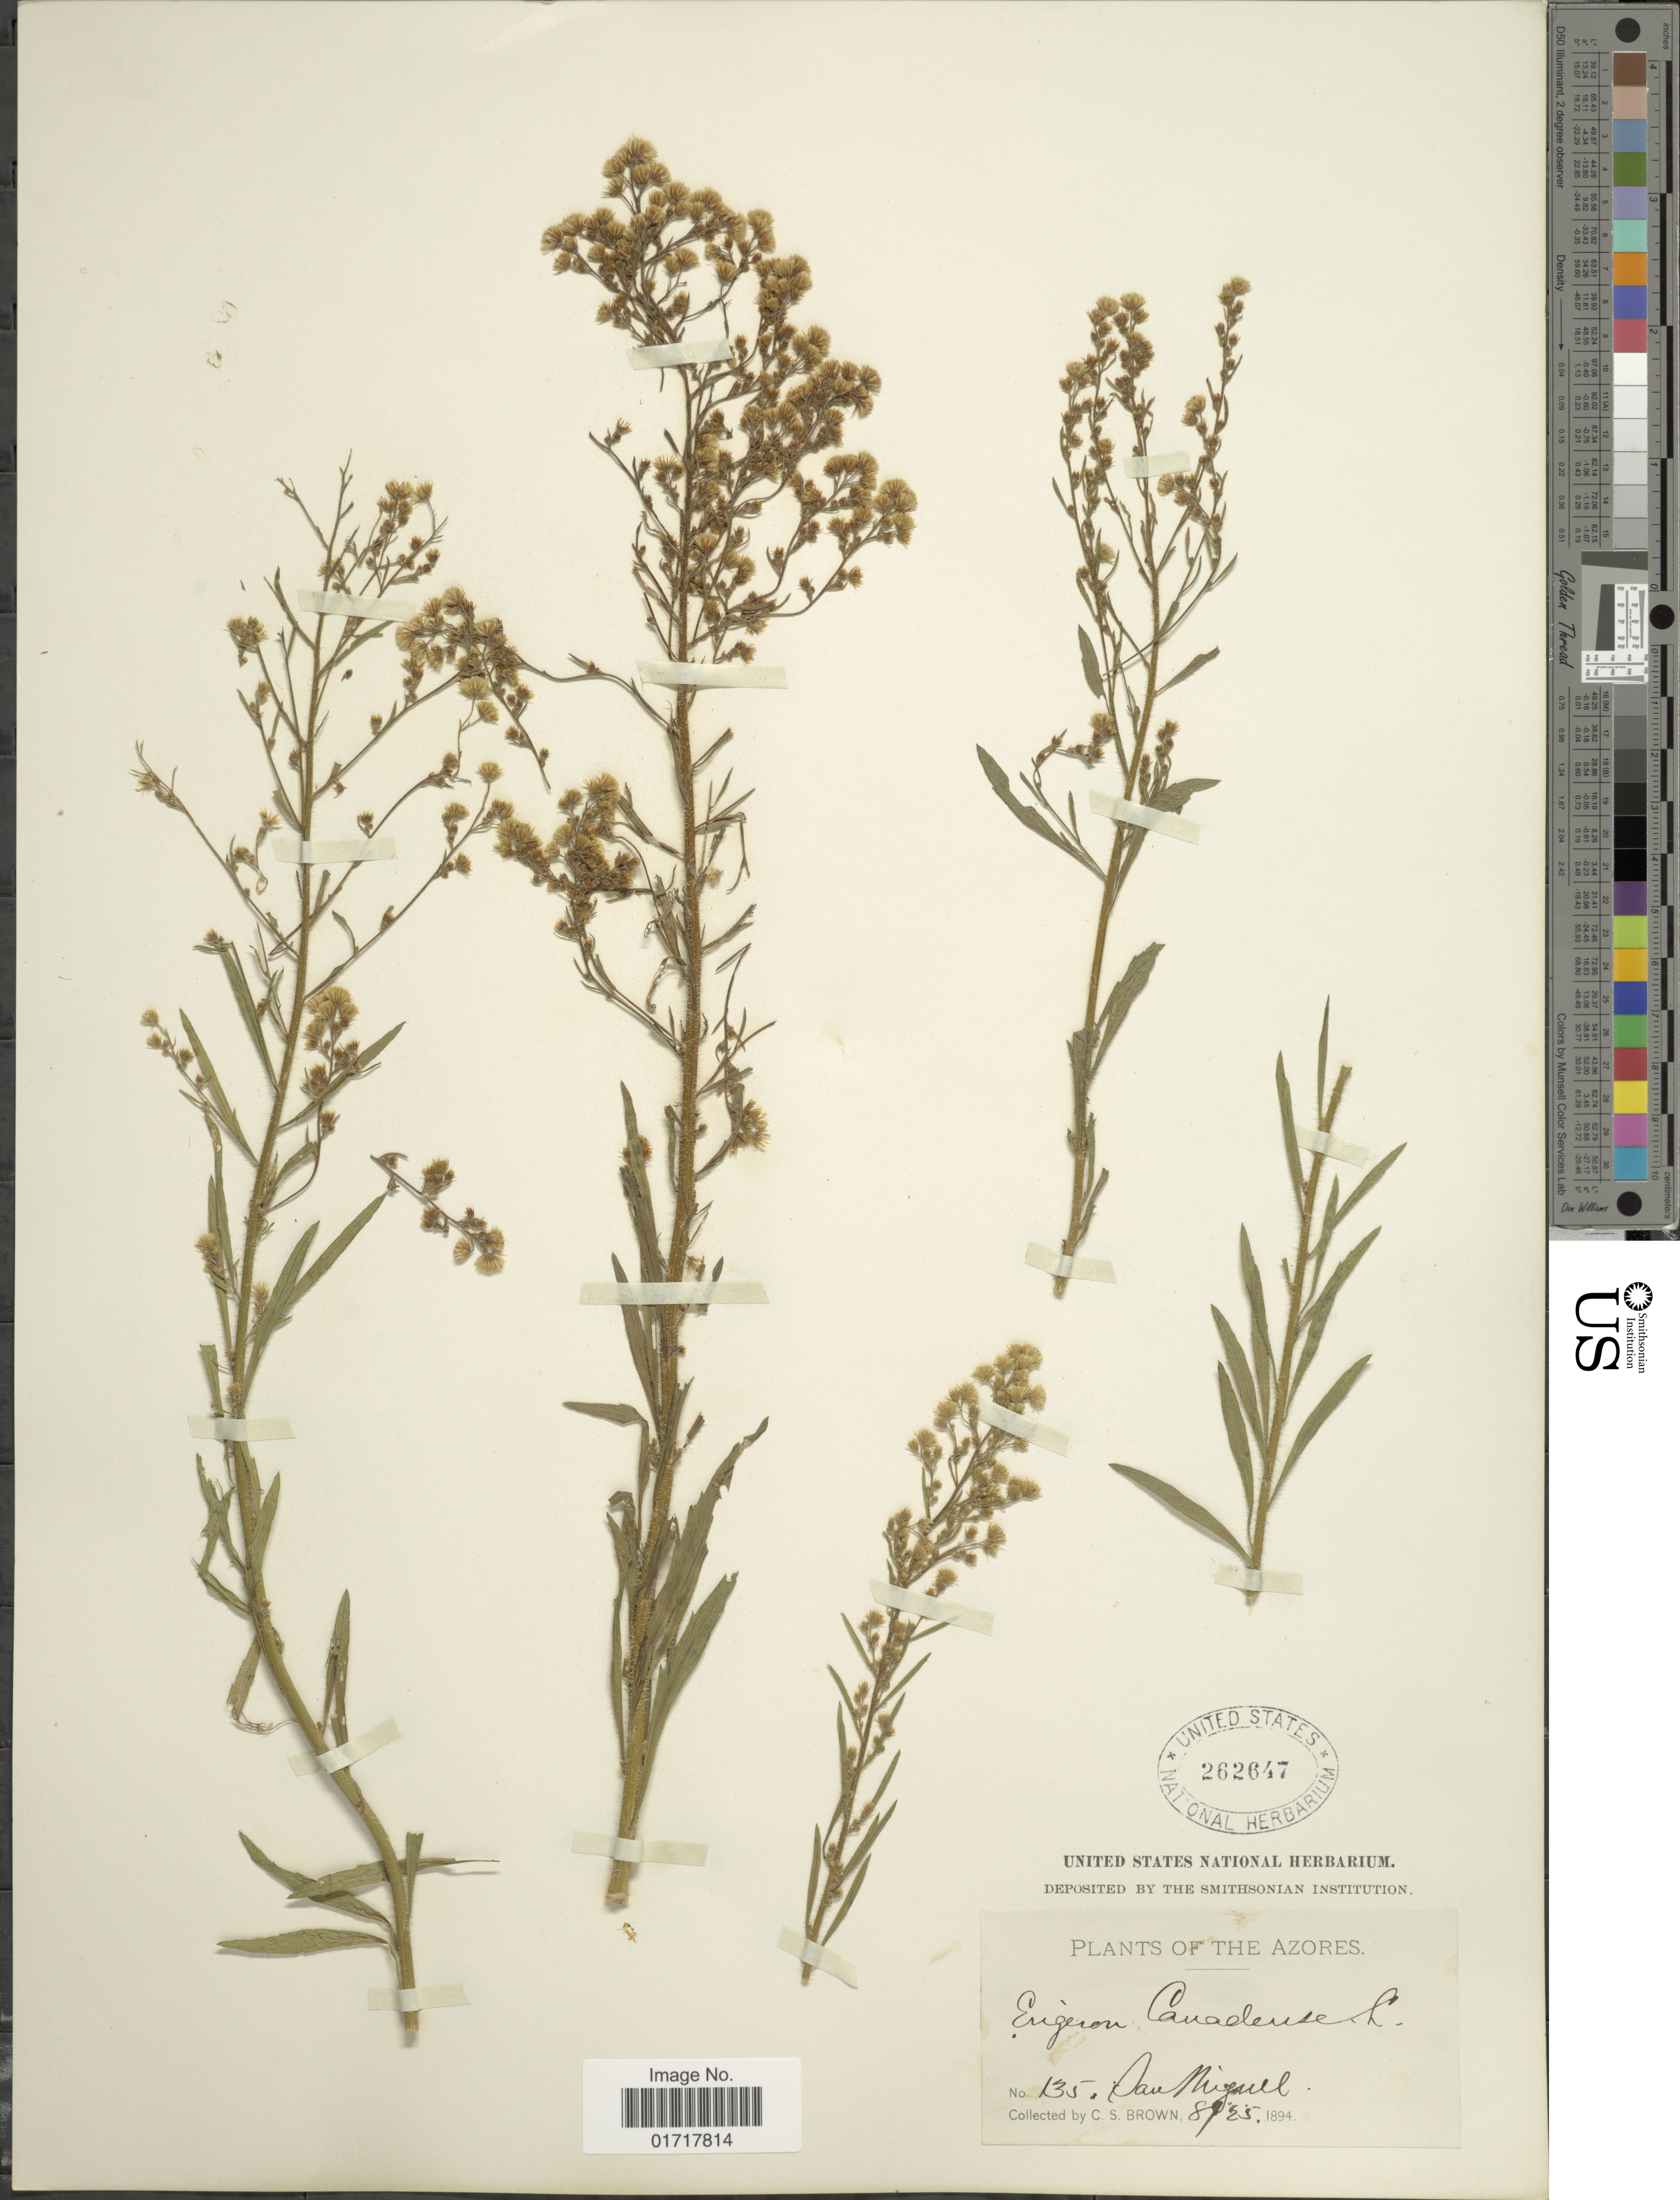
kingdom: Plantae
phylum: Tracheophyta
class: Magnoliopsida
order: Asterales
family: Asteraceae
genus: Conyza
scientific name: Conyza canadensis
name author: (L.) Cronq.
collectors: C. S. Brown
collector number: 135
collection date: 1894-08-25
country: Portugal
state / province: Azores (Aut. Reg.)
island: São Miguel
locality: The Azores, San Miguel.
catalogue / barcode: US 262647